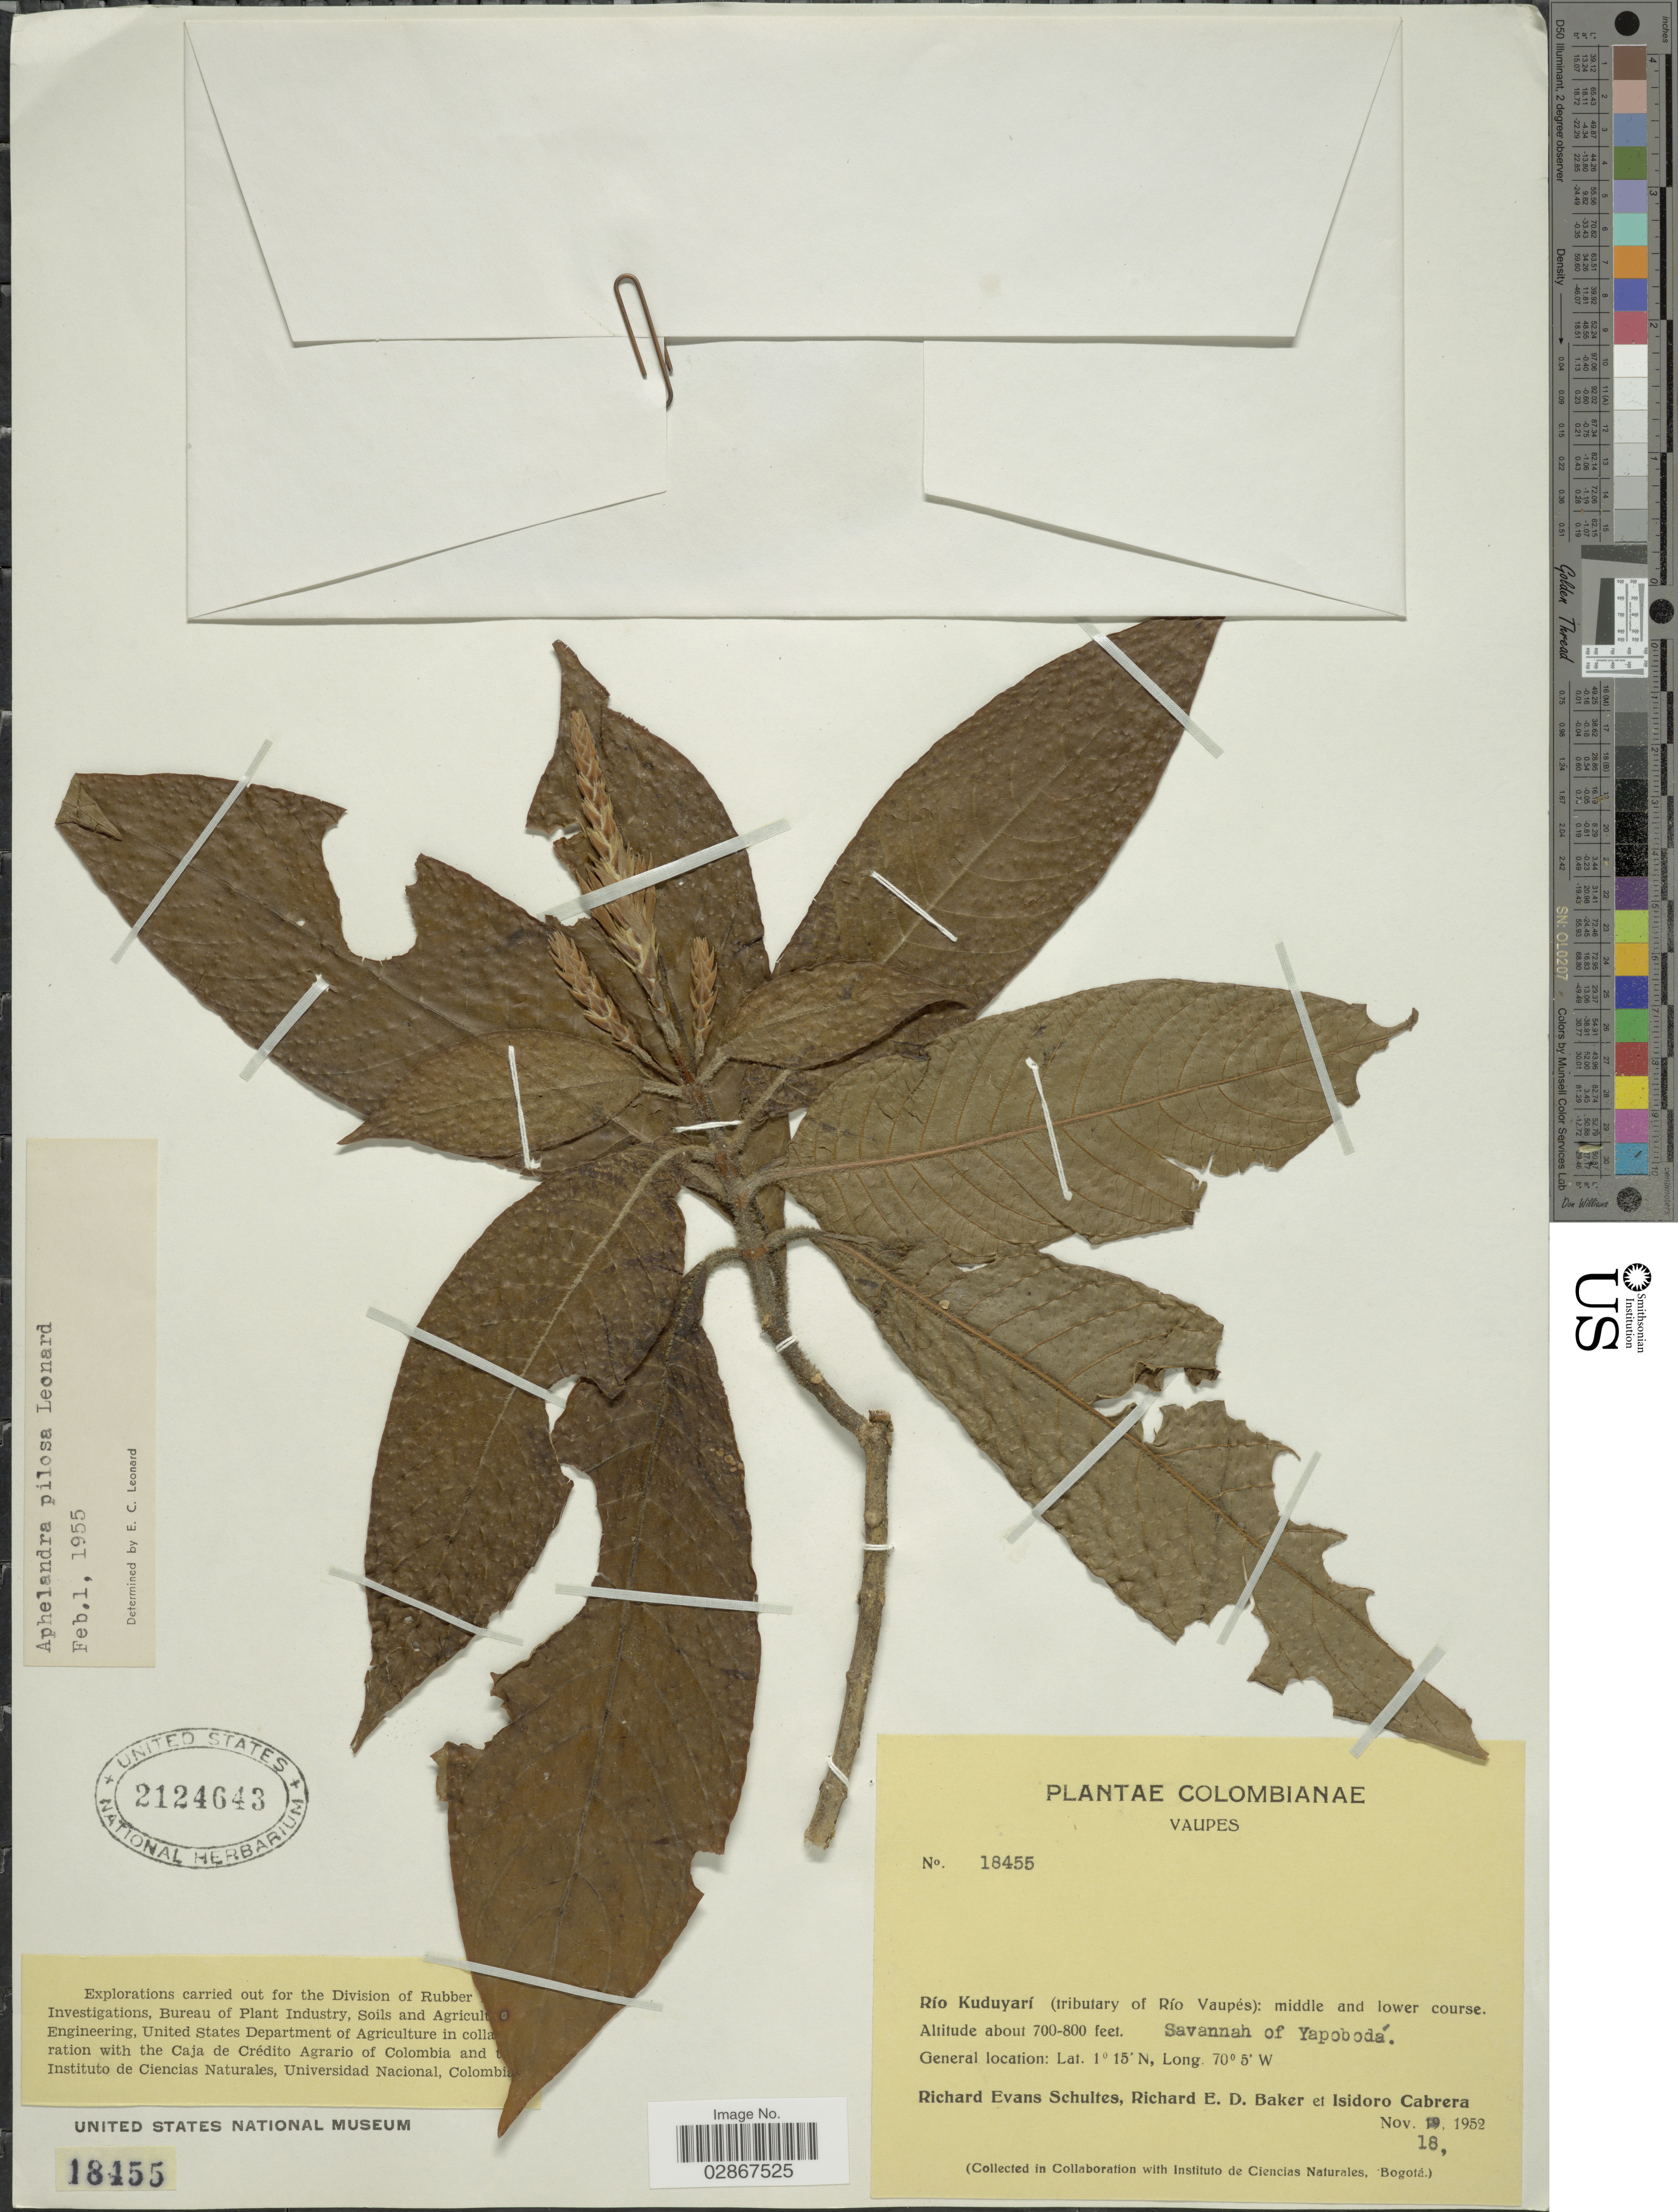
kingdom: Plantae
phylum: Tracheophyta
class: Magnoliopsida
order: Lamiales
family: Acanthaceae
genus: Aphelandra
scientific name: Aphelandra pilosa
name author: Leonard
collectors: R. E. Schultes, R. E. D. Baker & I. Cabrera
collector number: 18455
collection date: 1952-11-18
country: Colombia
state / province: Vaupés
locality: Río Kuduyarí (tributary of Río Vaupés): middle and lower course. Savannah of Yapobodá.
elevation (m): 213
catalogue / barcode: US 2124643